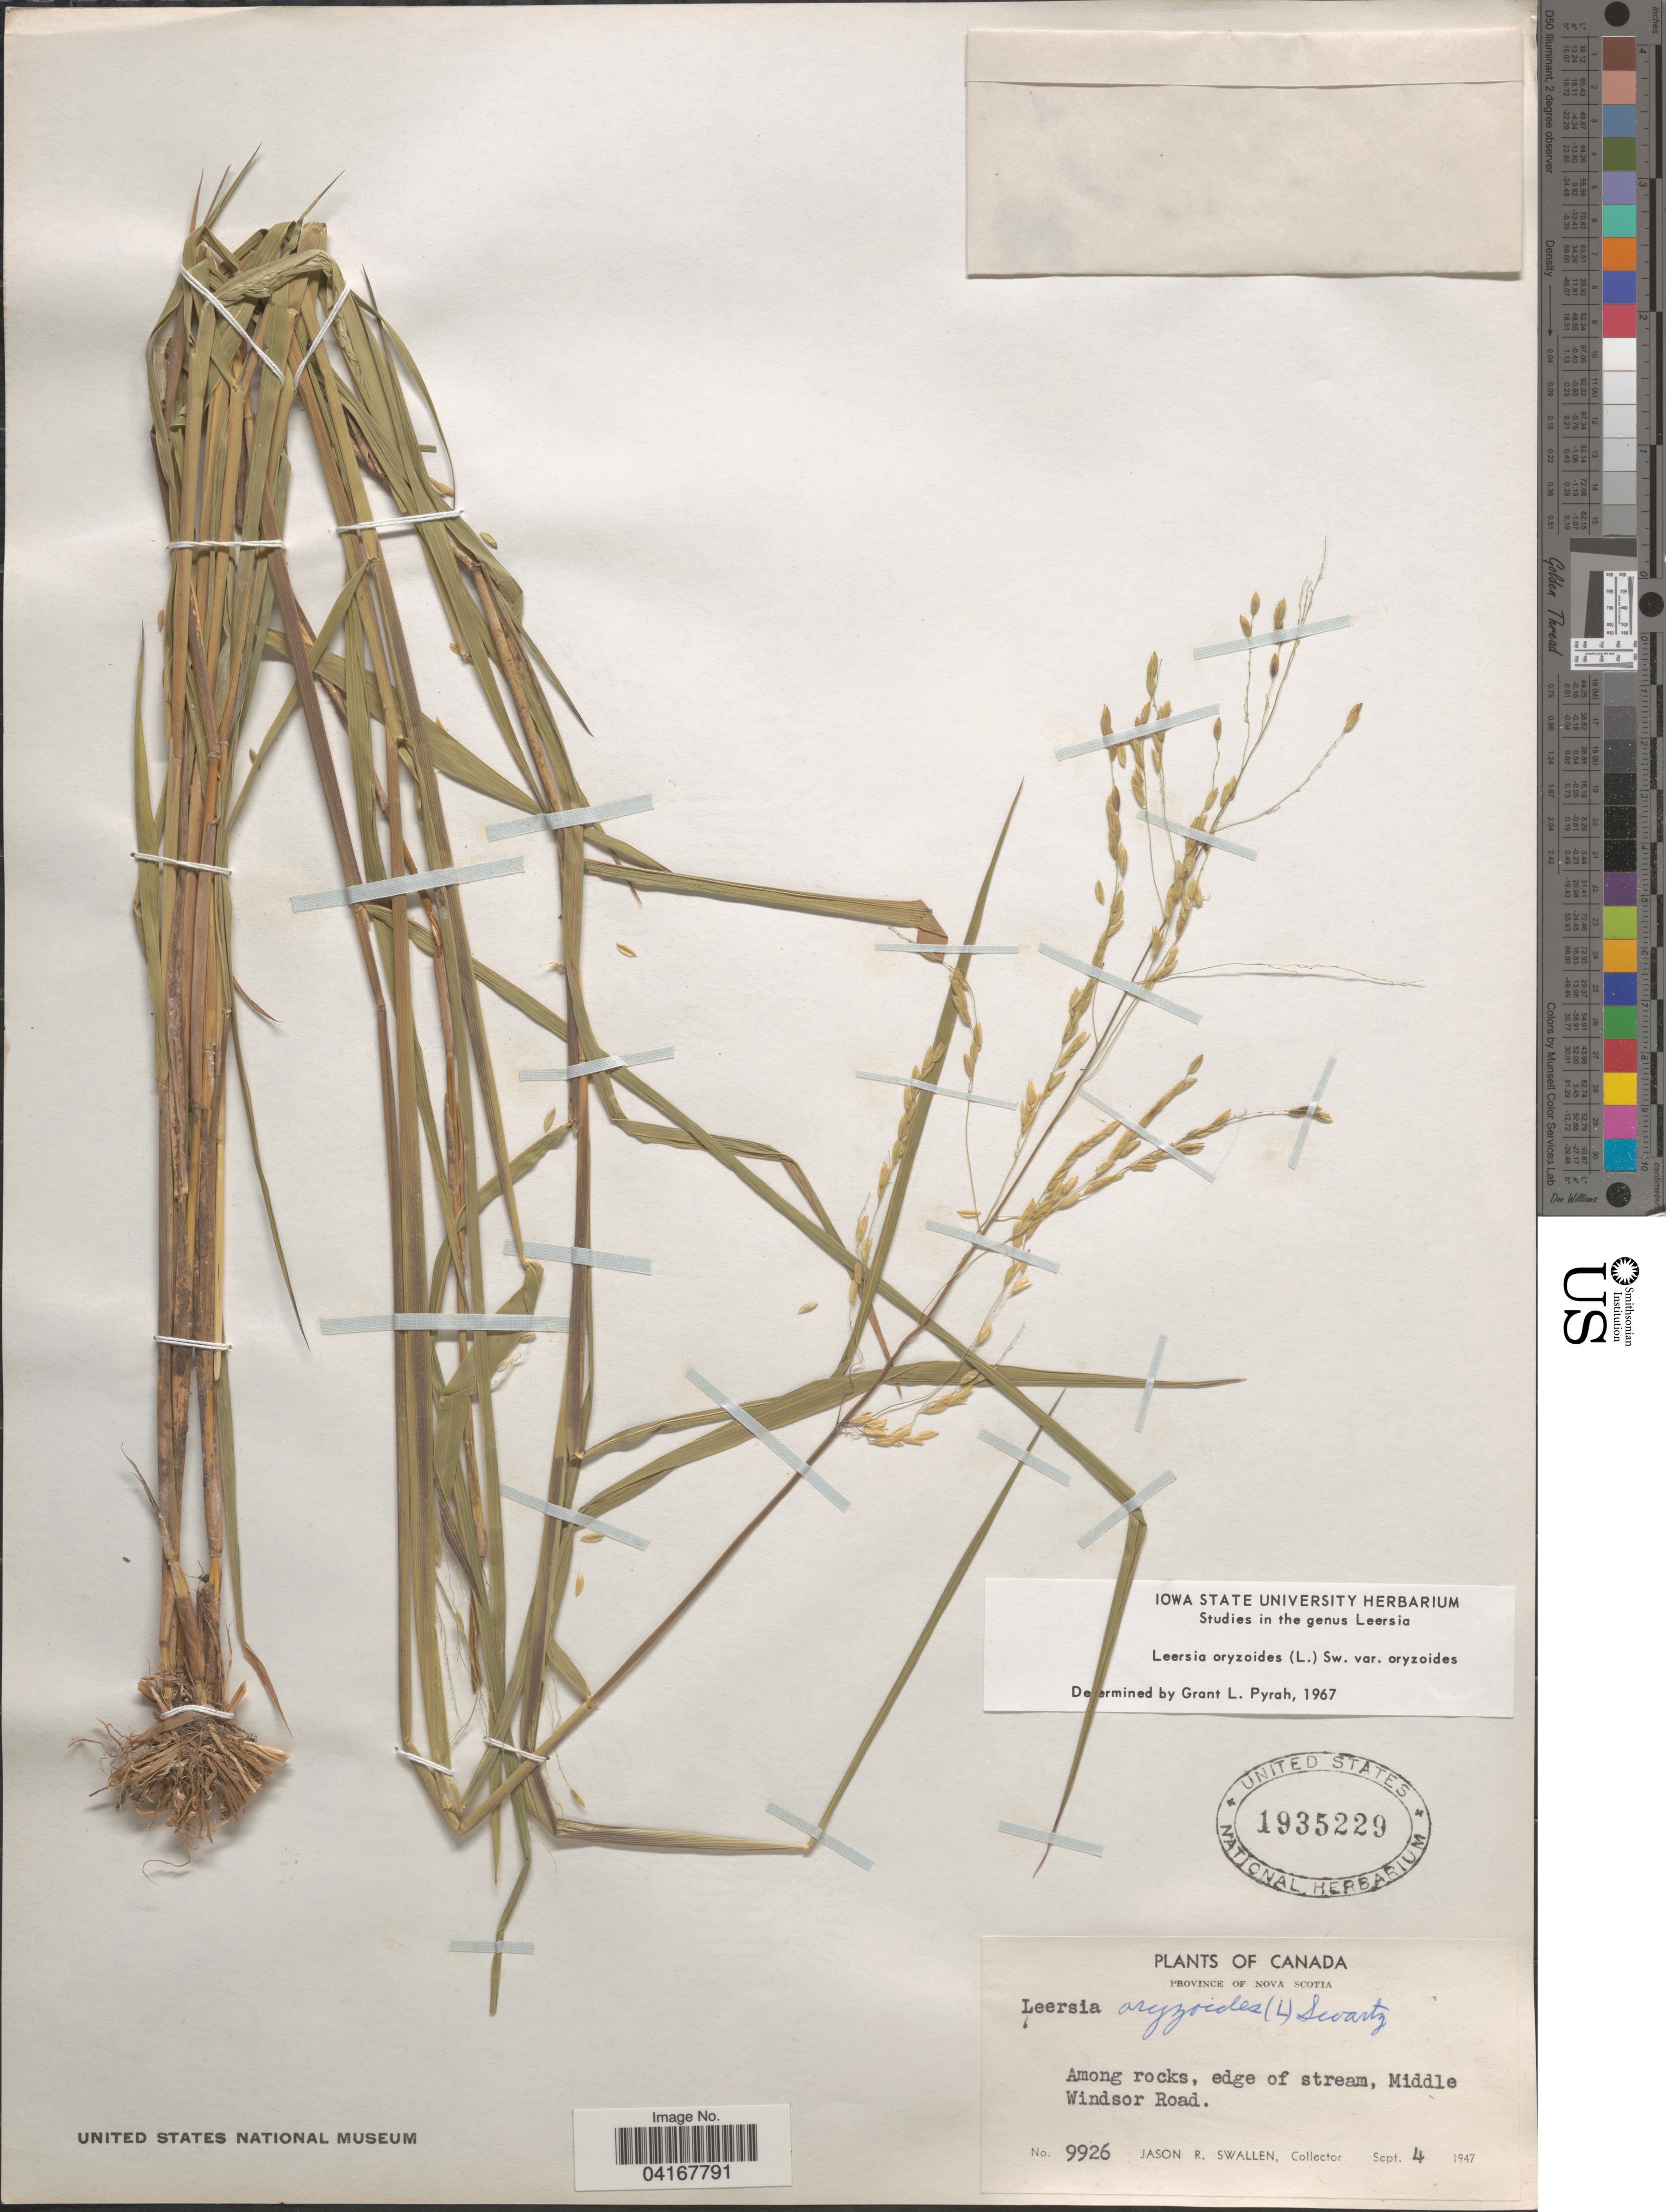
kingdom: Plantae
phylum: Tracheophyta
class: Liliopsida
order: Poales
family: Poaceae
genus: Leersia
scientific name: Leersia oryzoides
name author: (L.) Sw.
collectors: J. R. Swallen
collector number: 9926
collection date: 1947-09-04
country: Canada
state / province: Nova Scotia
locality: Middle Windsor Road.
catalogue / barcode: US 1935229